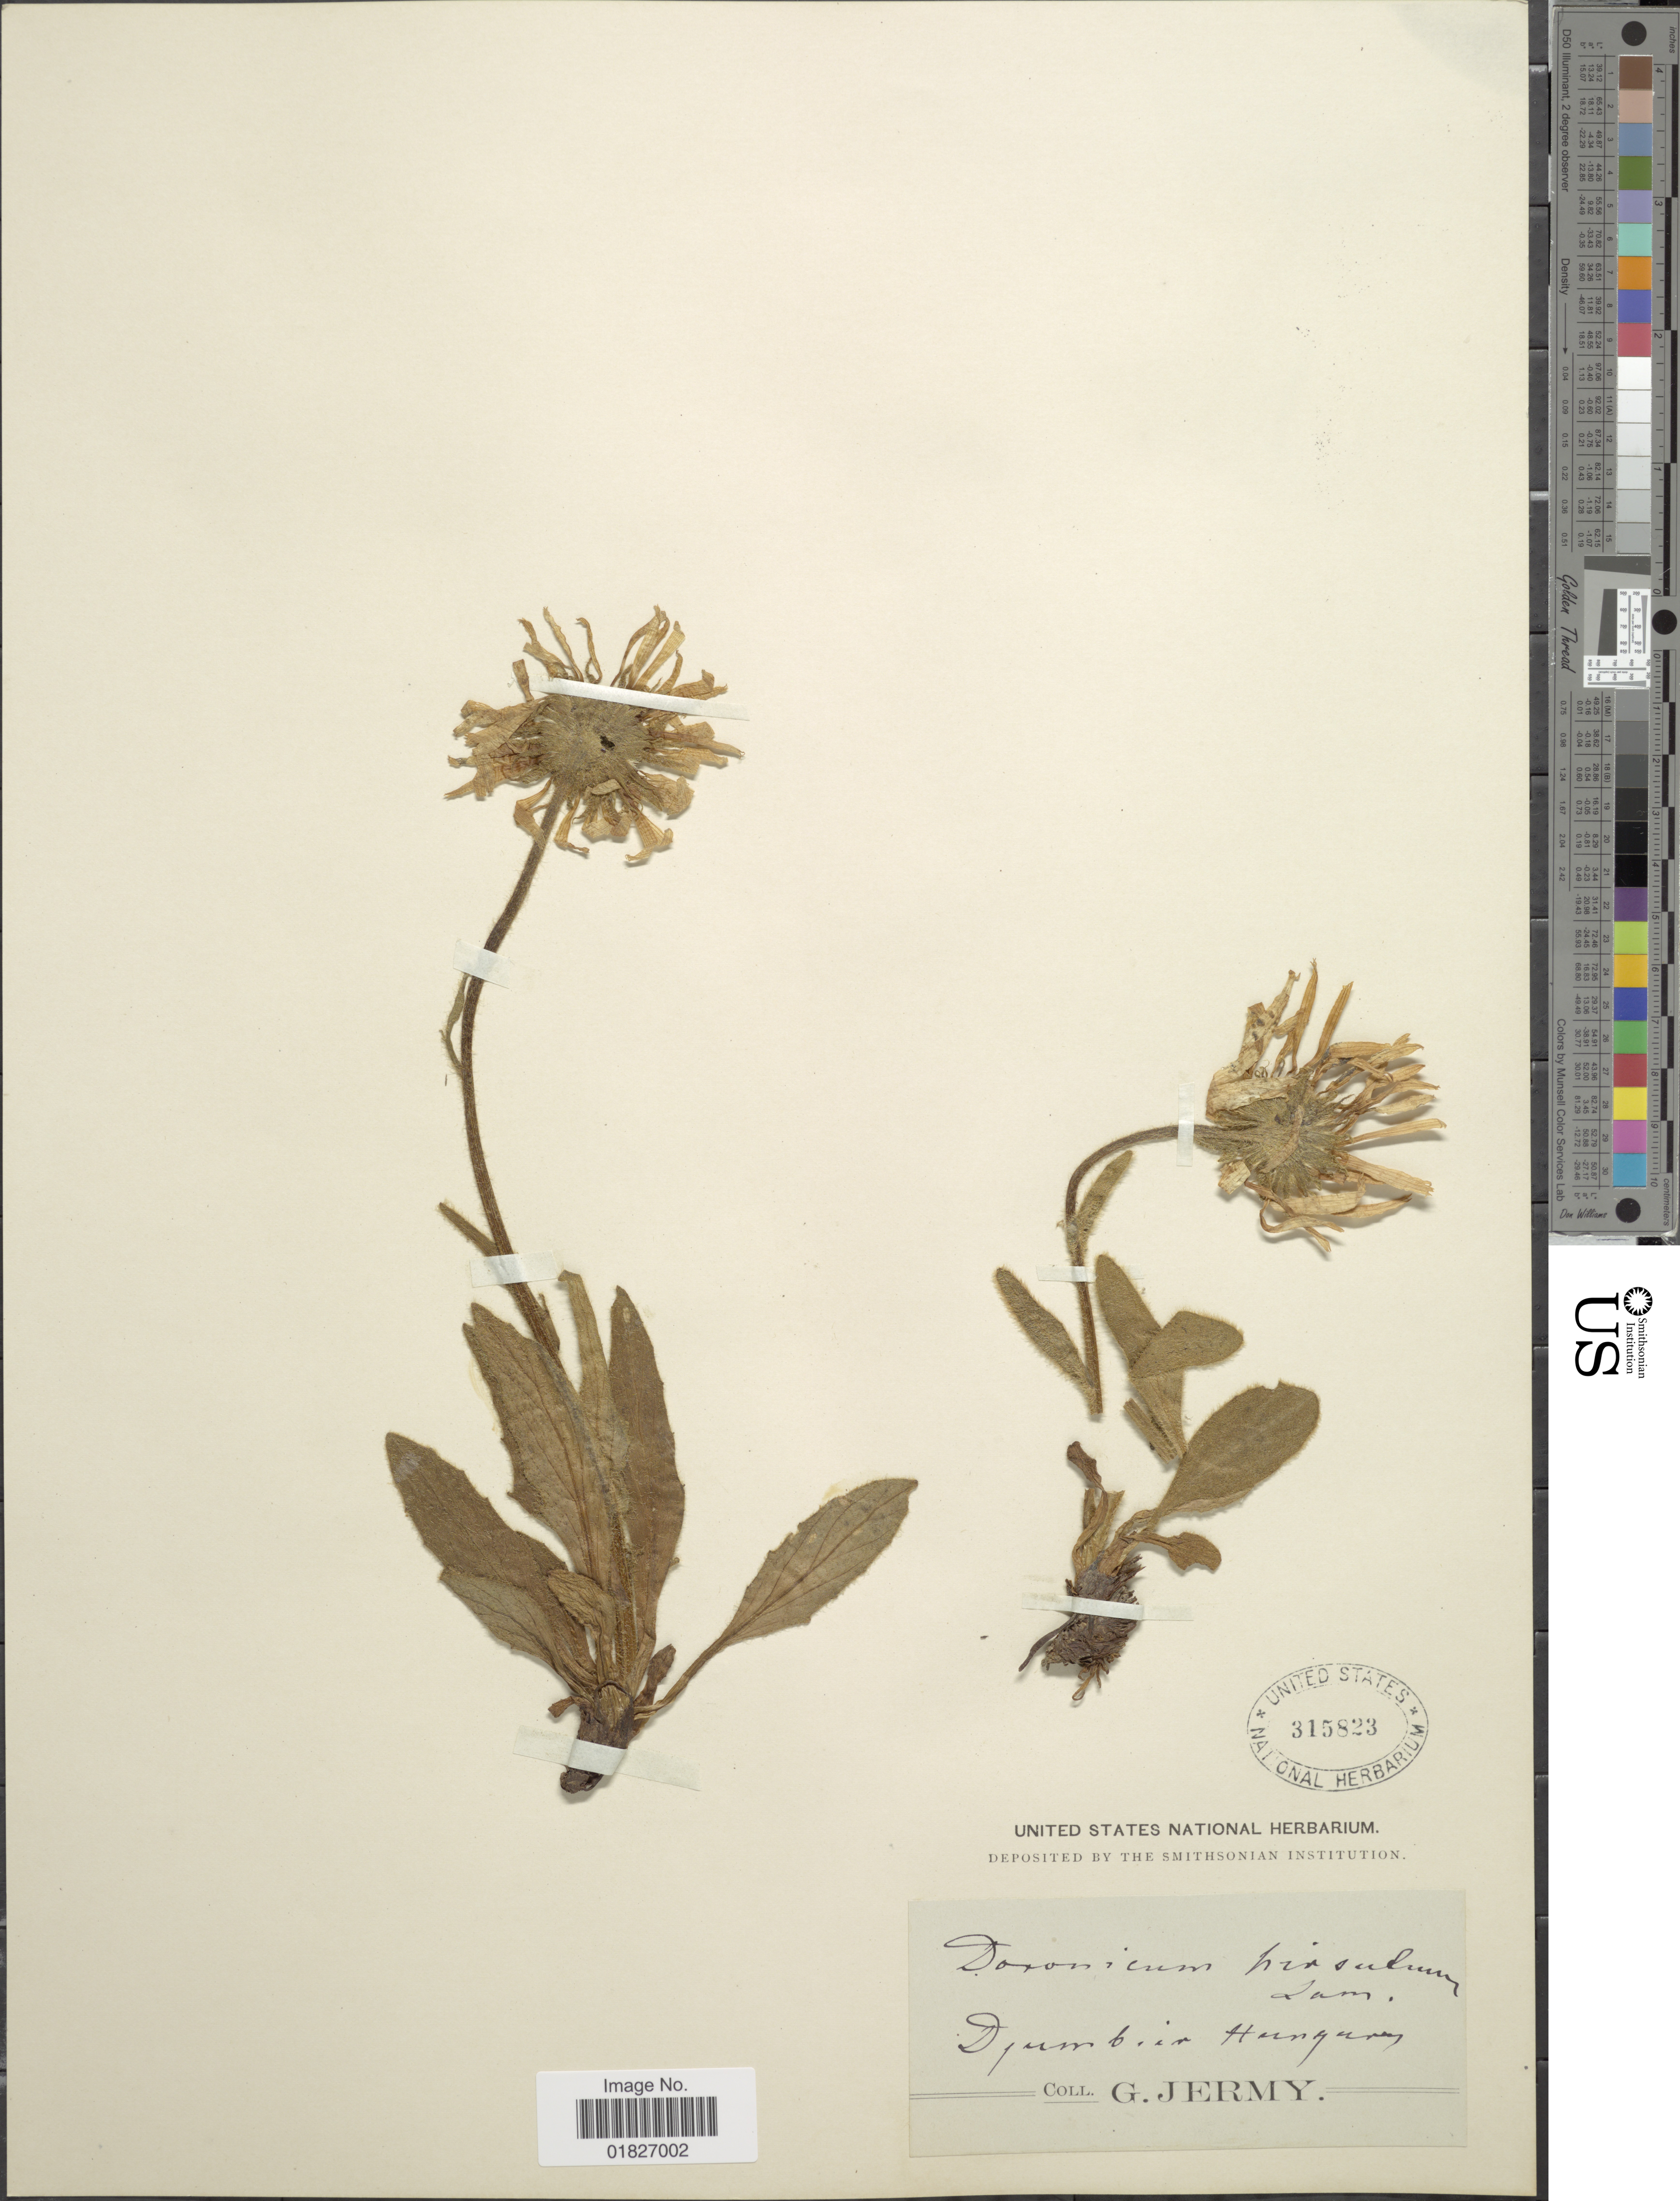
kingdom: Plantae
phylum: Tracheophyta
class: Magnoliopsida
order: Asterales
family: Asteraceae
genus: Doronicum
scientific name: Doronicum clusii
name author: (All.) Tausch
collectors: G. Jermy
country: Hungary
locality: Djumbica Hungary [interpreted]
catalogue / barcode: US 315823